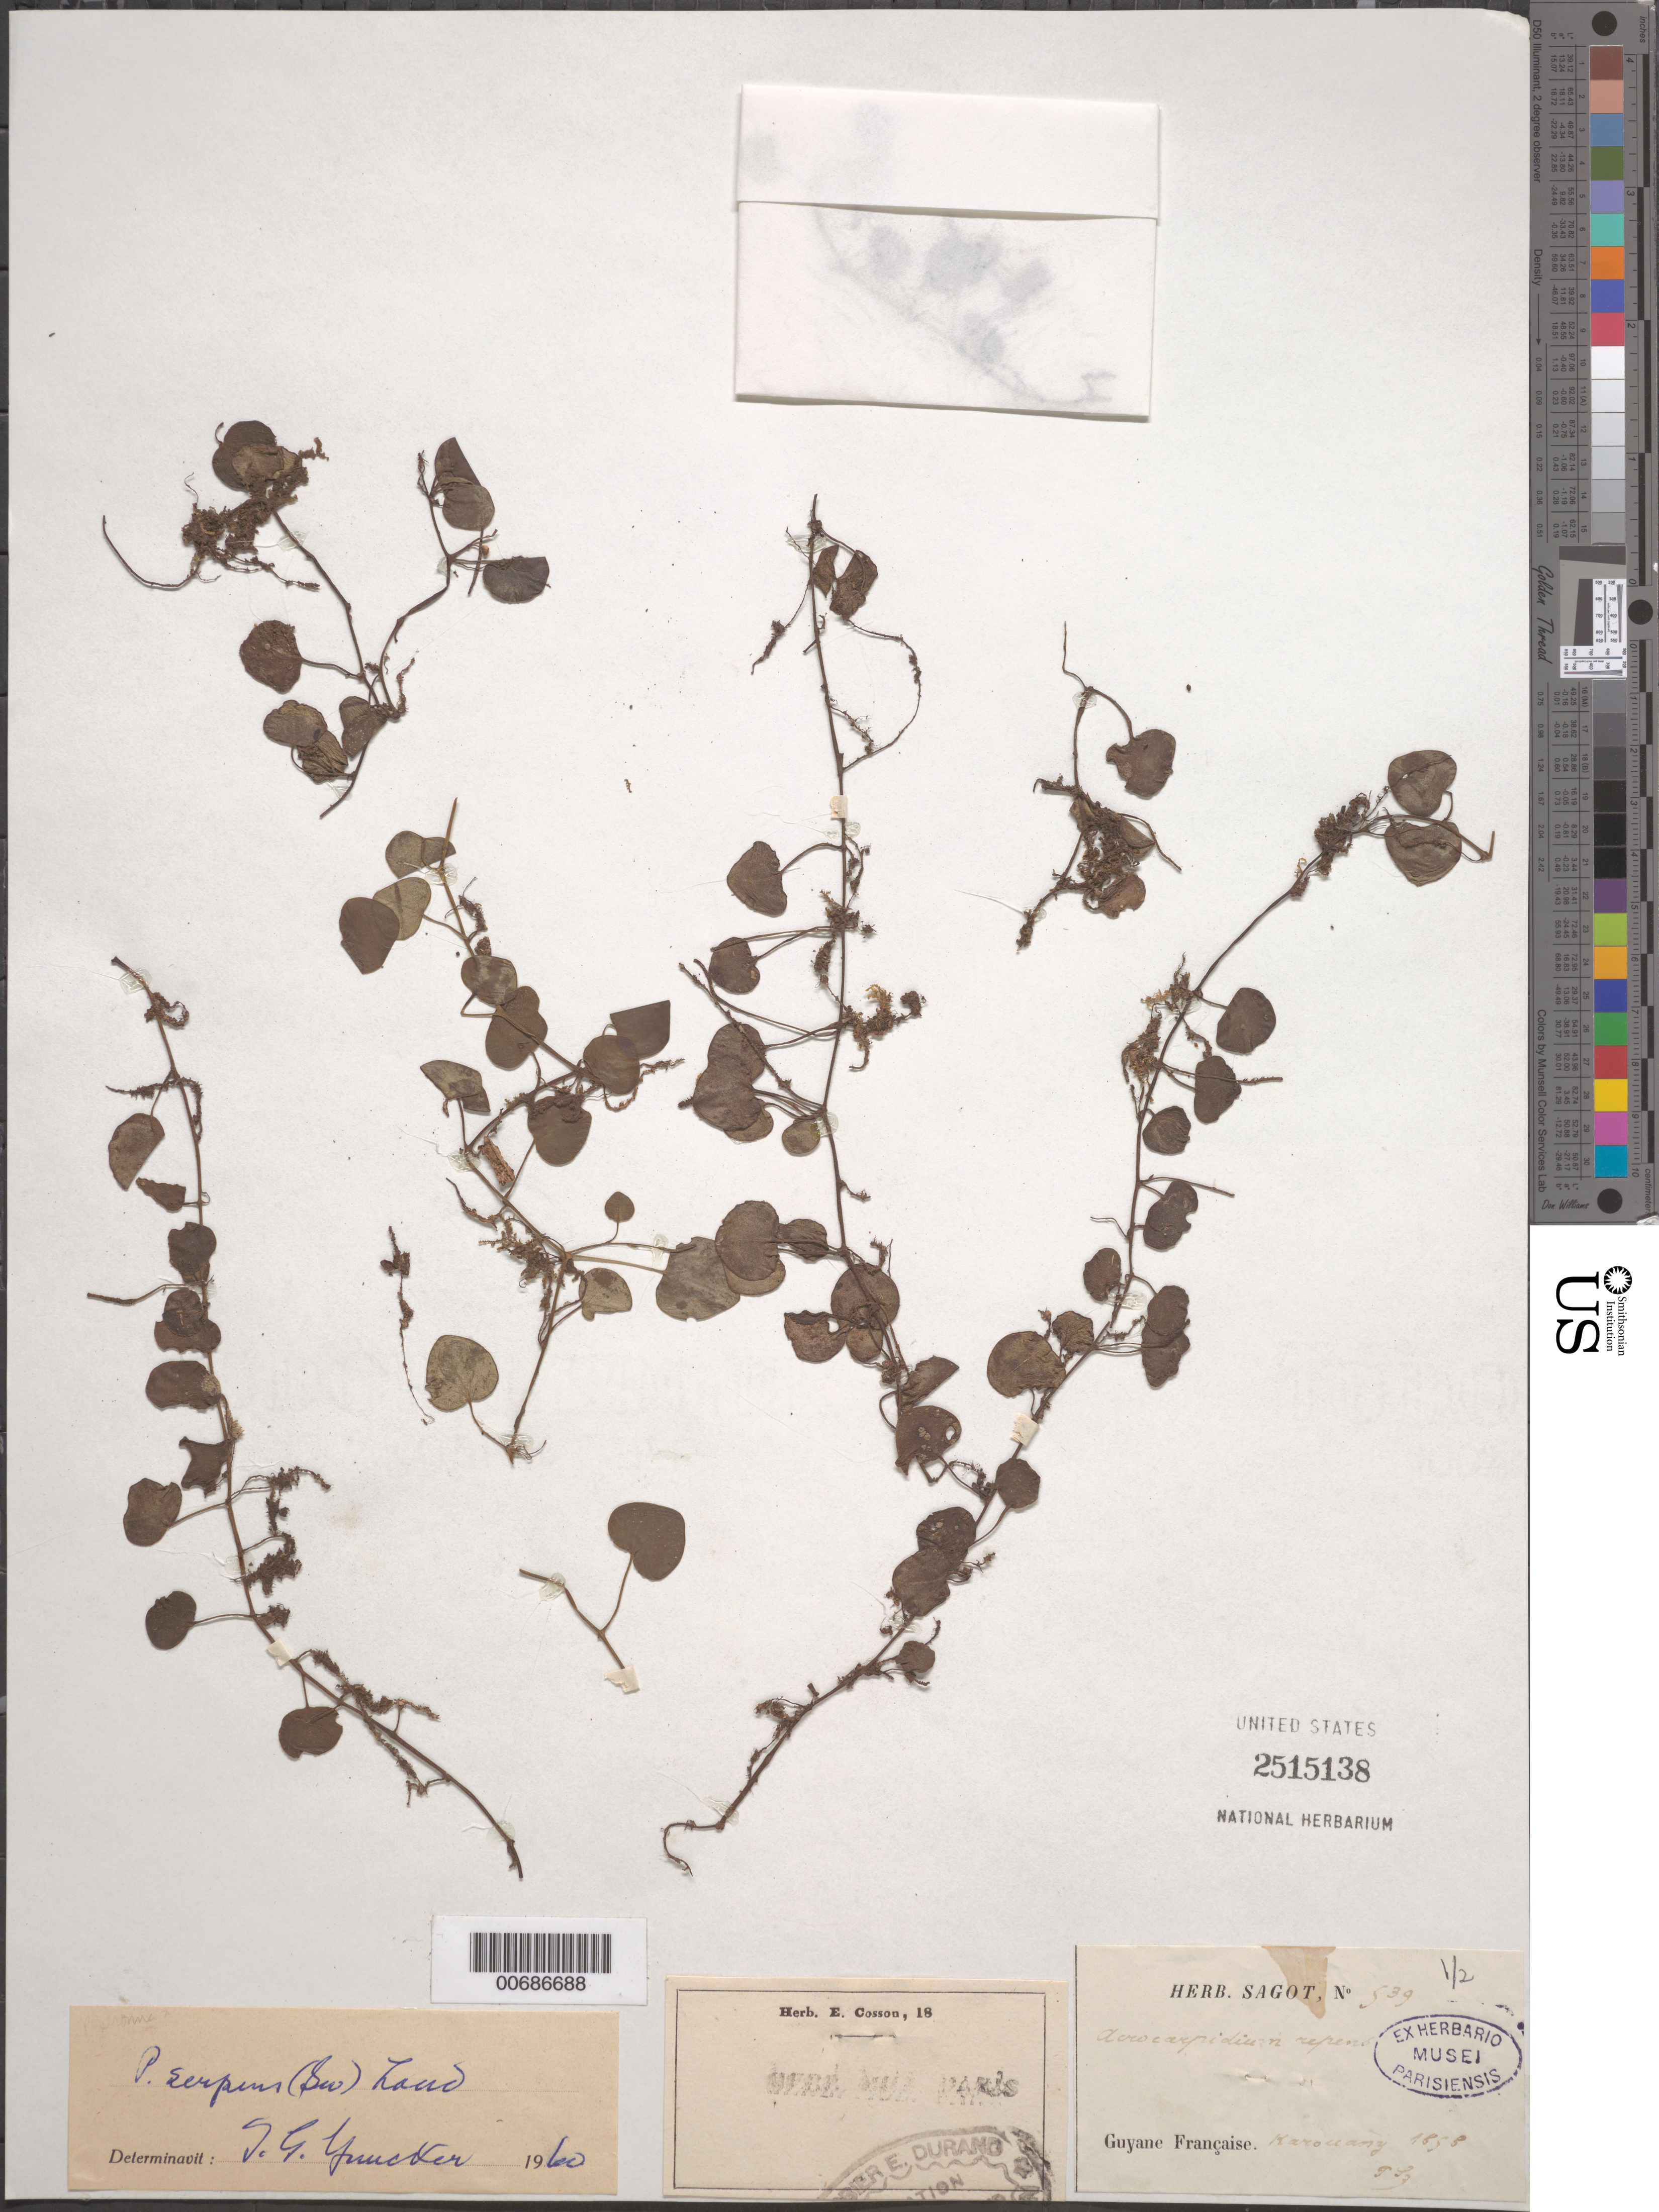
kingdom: Plantae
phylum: Tracheophyta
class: Magnoliopsida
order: Piperales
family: Piperaceae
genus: Peperomia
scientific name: Peperomia serpens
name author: (Sw.) Loudon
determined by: Yuncker, T. G.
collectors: P. A. Sagot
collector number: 539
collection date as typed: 1858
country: French Guiana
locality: Karouany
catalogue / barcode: US 2515138